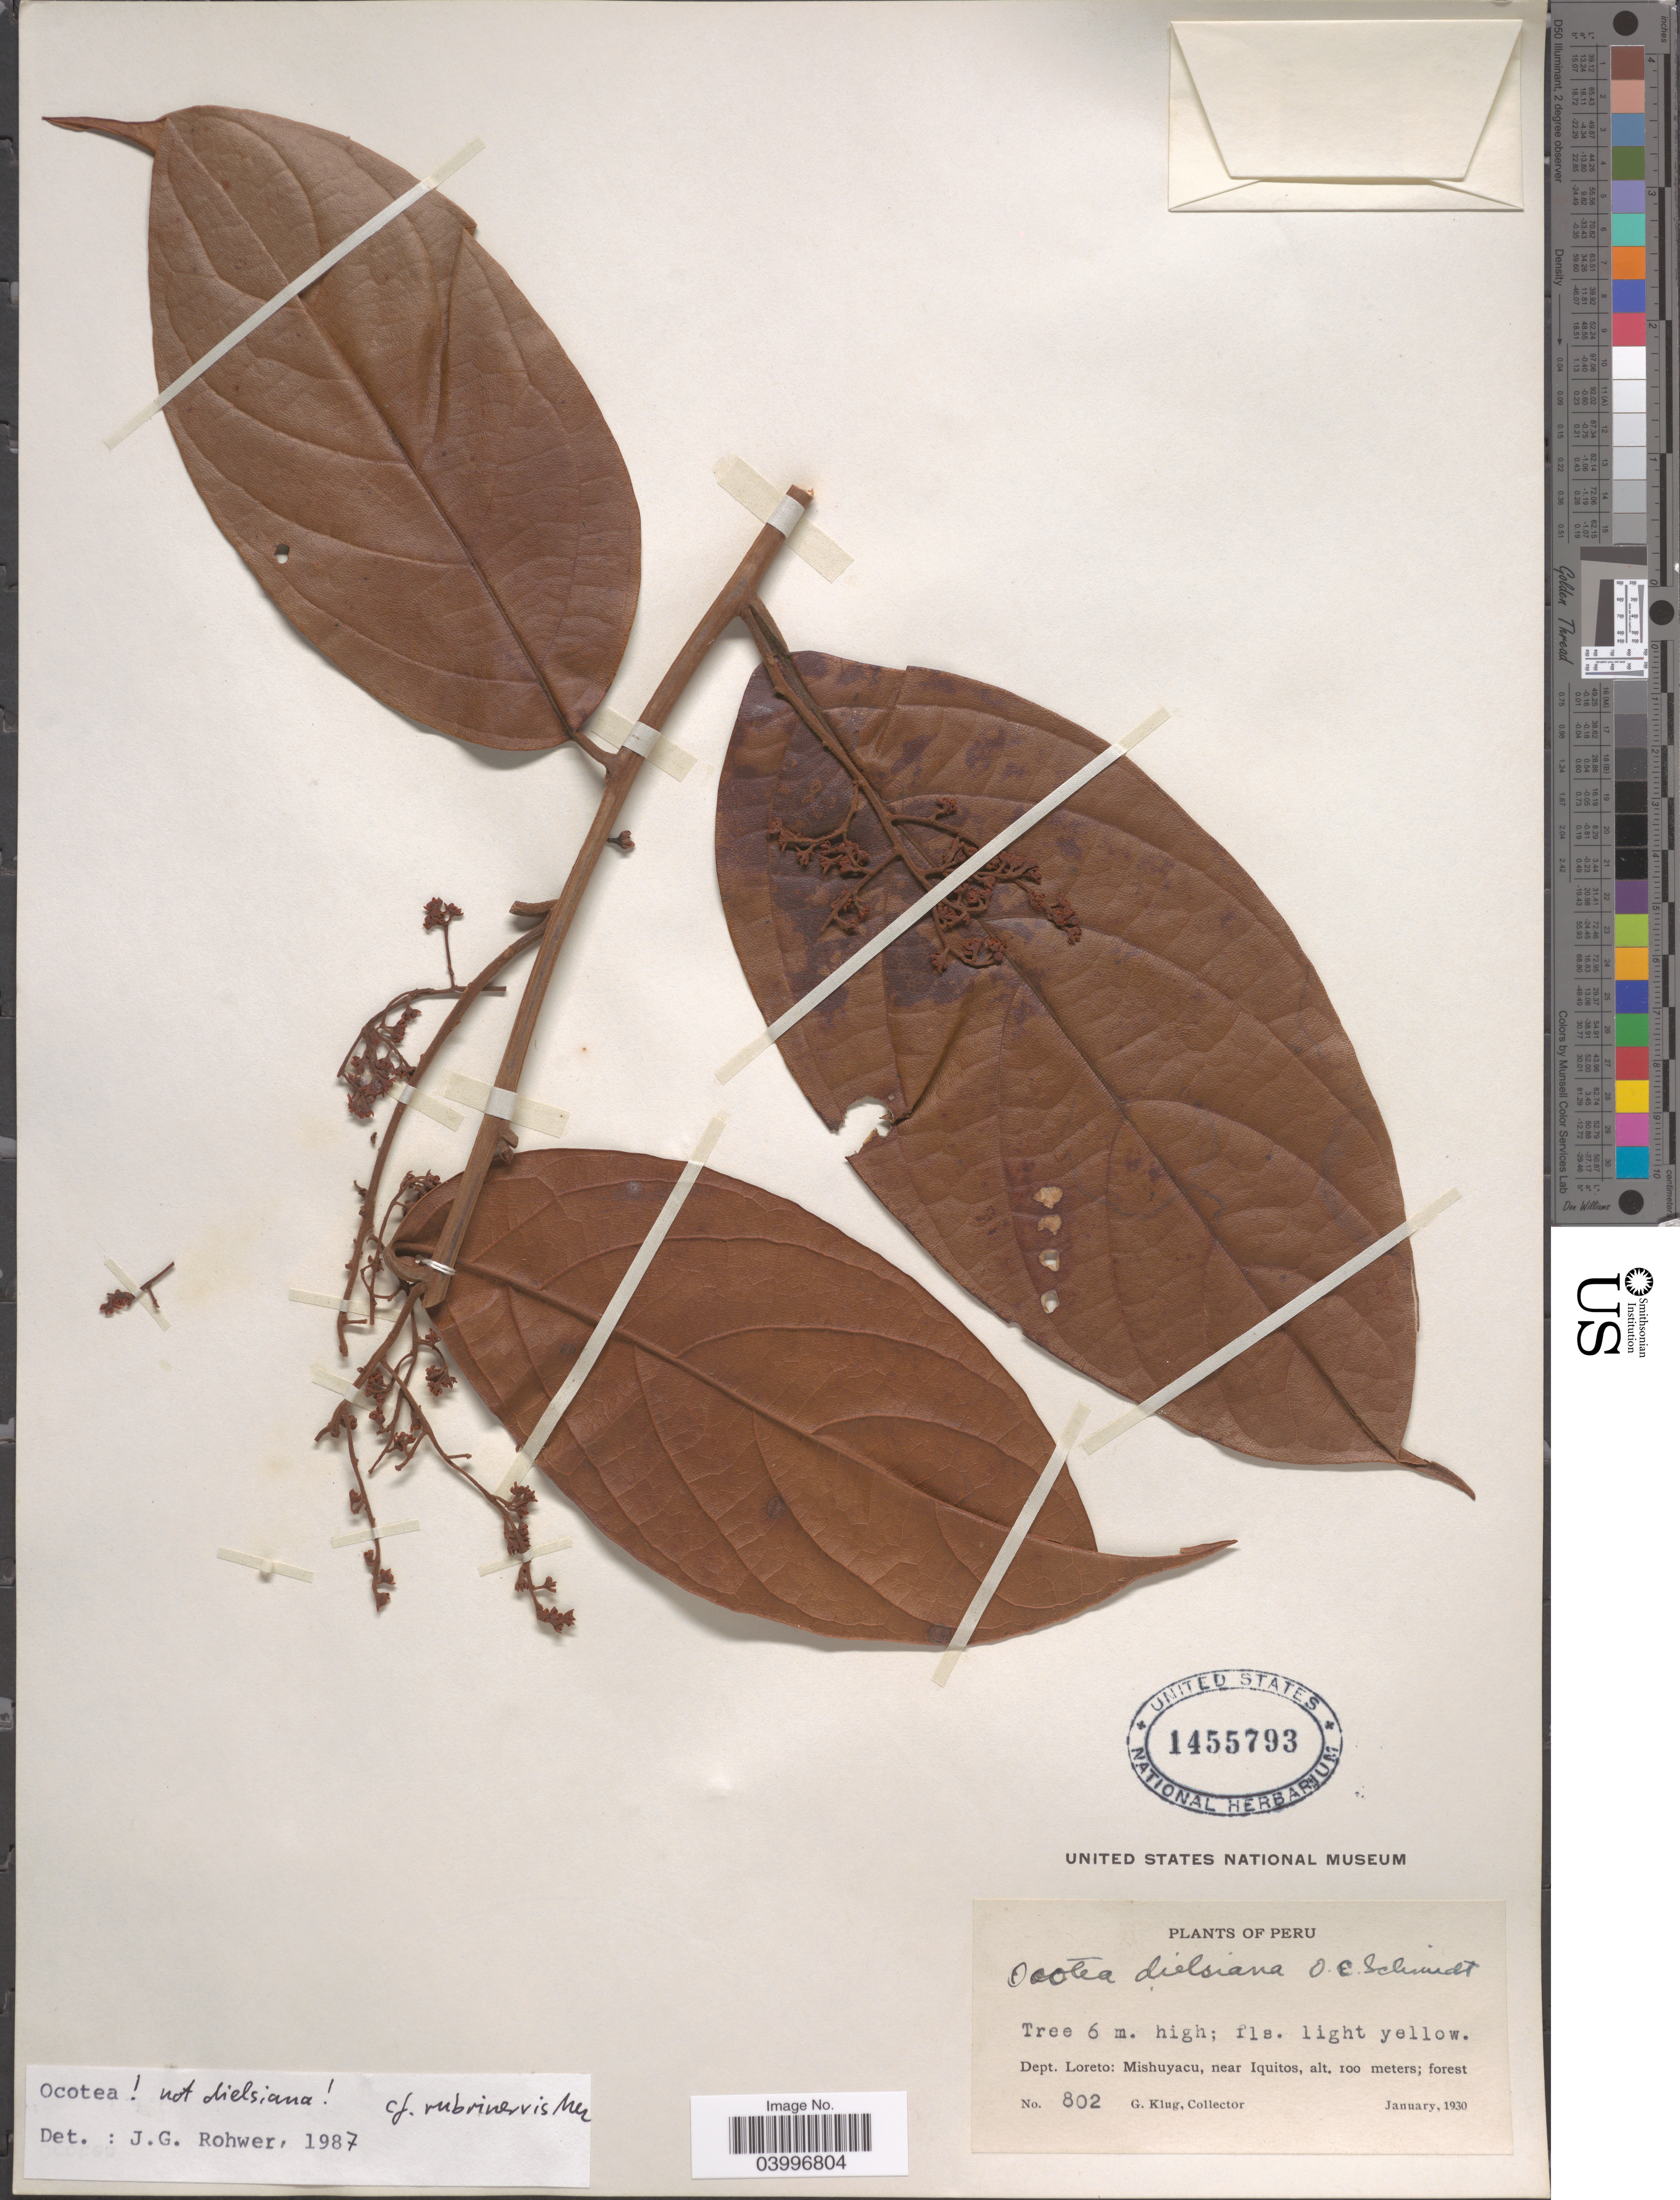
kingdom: Plantae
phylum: Tracheophyta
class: Magnoliopsida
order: Laurales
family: Lauraceae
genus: Ocotea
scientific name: Ocotea rubrinervis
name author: Mez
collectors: G. Klug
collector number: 802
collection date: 1930-01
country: Peru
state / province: Loreto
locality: Dept. Loreto: Mishuyacu, near Iquitos.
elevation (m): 100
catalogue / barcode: US 1455793